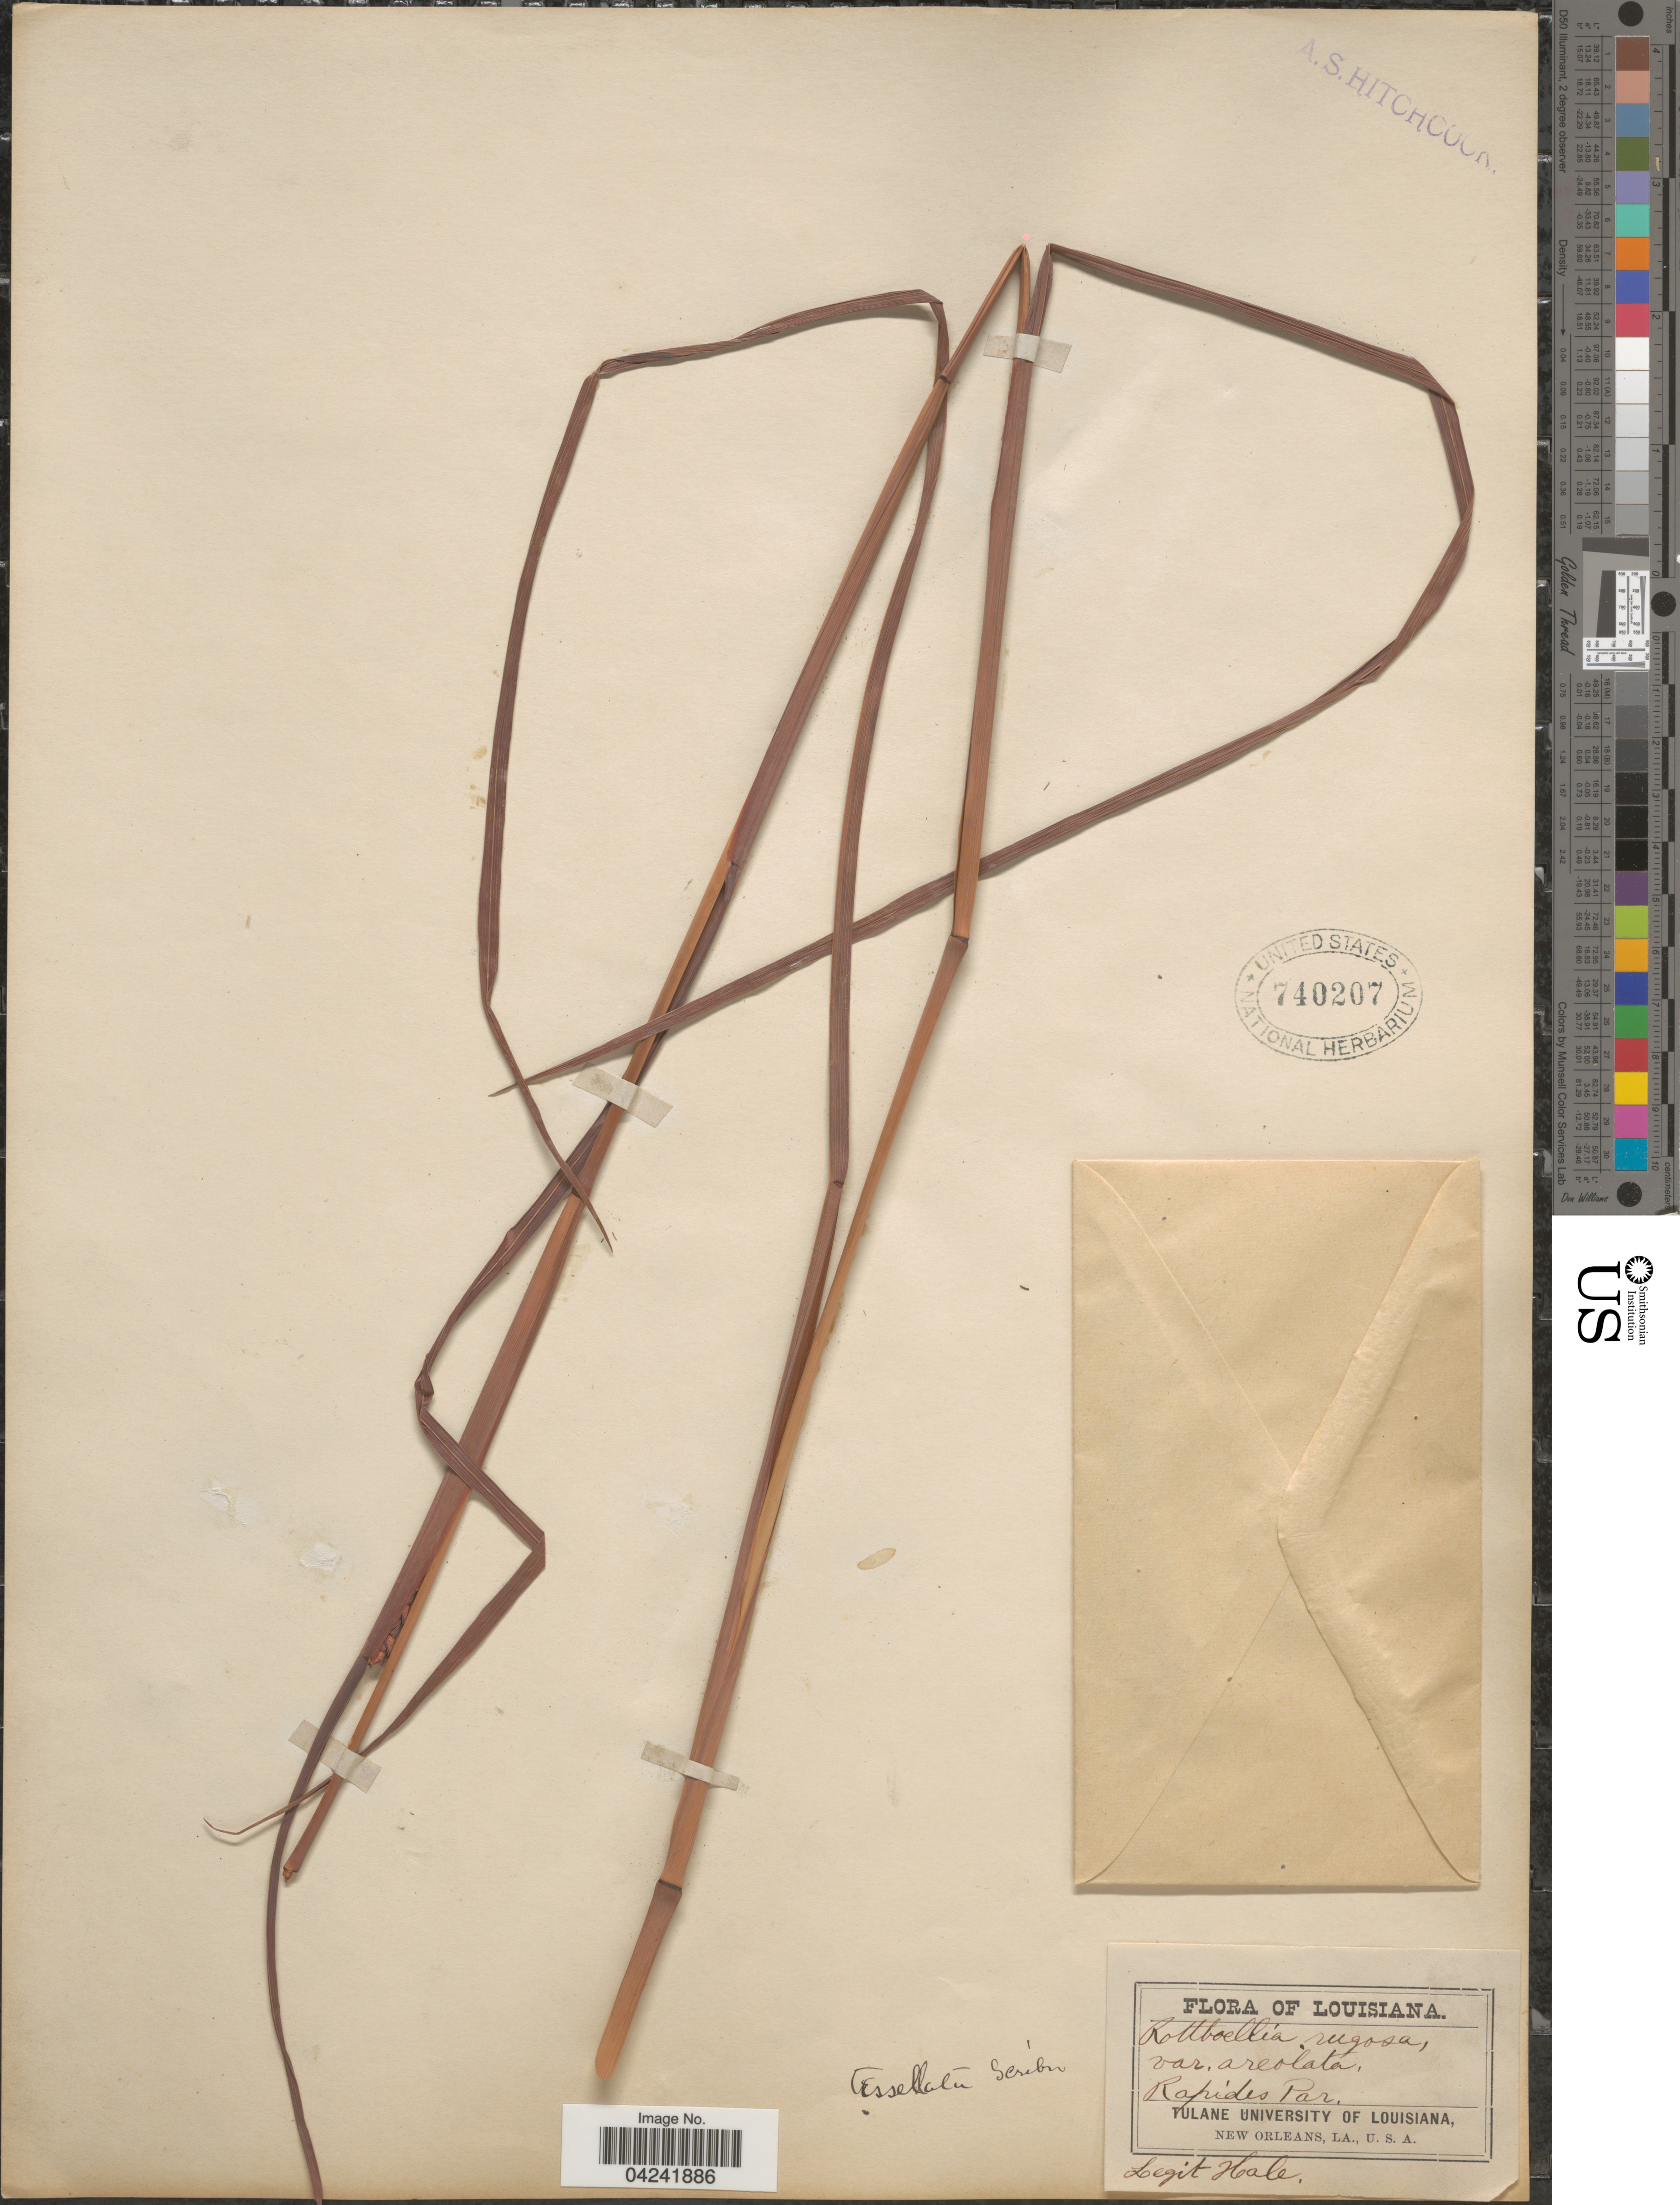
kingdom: Plantae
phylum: Tracheophyta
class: Liliopsida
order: Poales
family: Poaceae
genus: Mnesithea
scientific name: Mnesithea tessellata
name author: (Steud.) de Koning & Sosef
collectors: -- Hale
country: United States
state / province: Louisiana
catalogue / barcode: US 740207